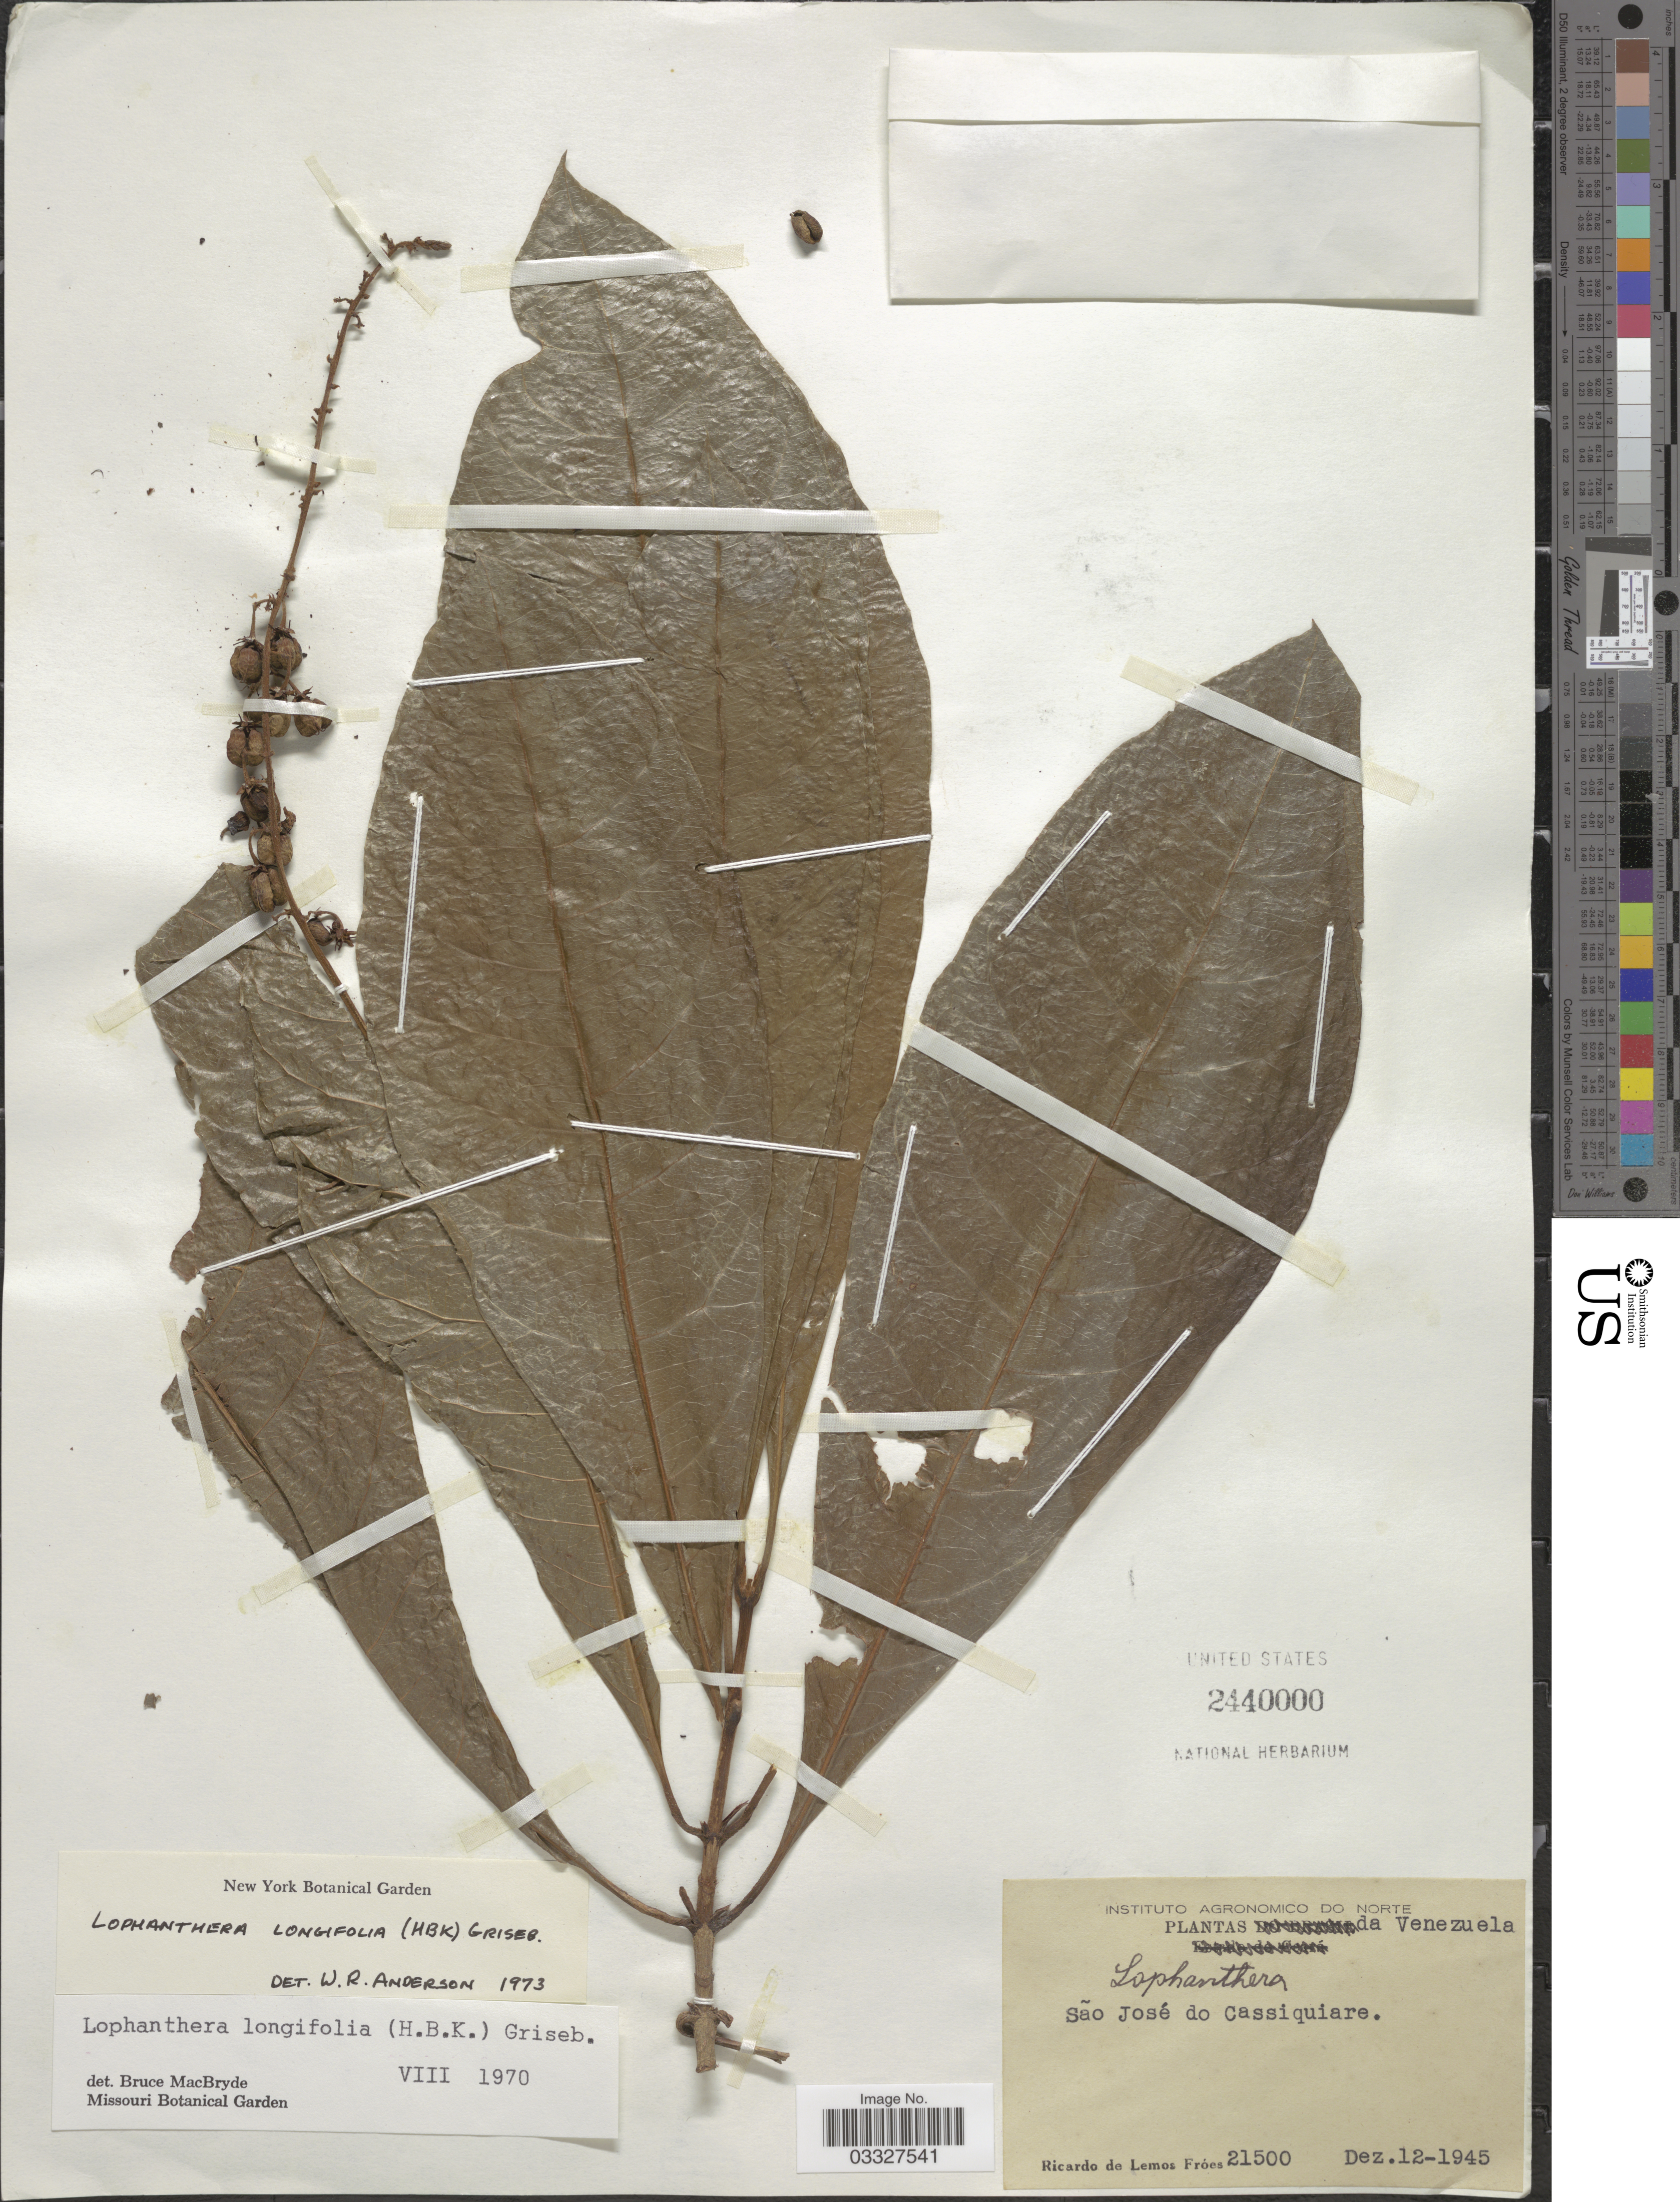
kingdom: Plantae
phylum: Tracheophyta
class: Magnoliopsida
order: Malpighiales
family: Malpighiaceae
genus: Lophanthera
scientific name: Lophanthera longifolia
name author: (Kunth) Griseb.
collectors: R. L. Fróes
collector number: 21500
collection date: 1945-12-12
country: Venezuela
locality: São José do Cassiquiare.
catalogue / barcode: US 2440000